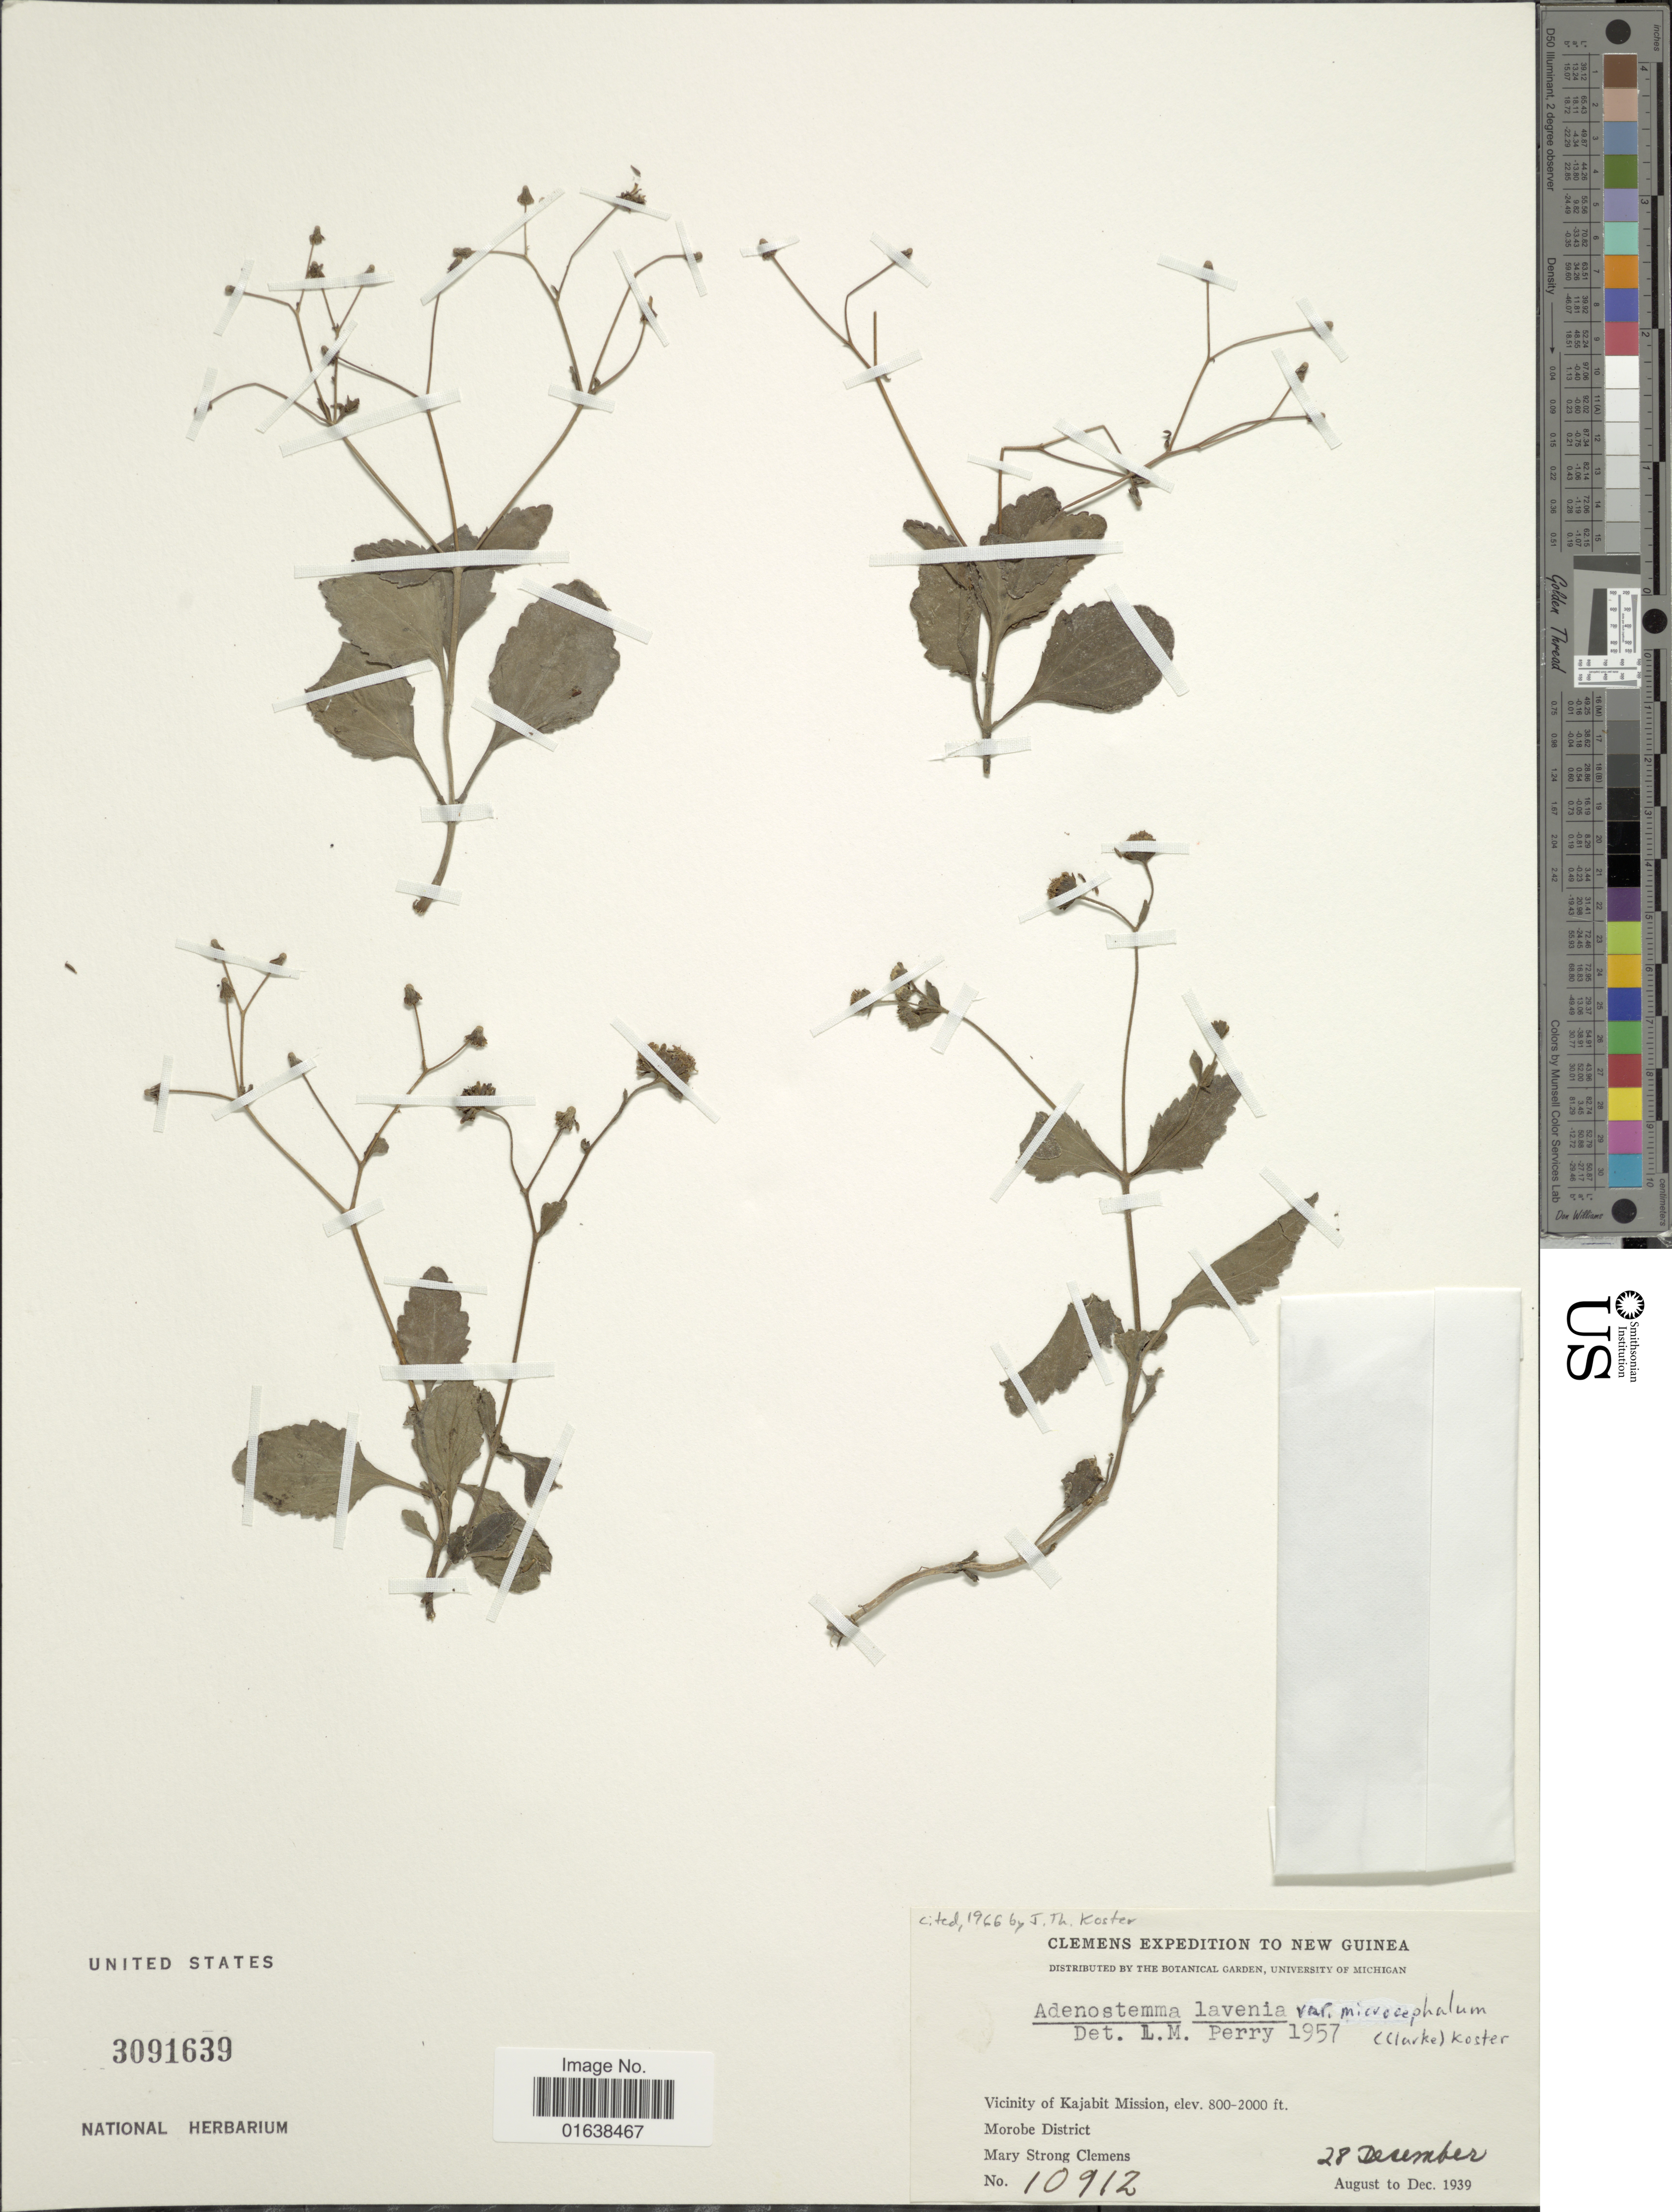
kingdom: Plantae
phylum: Tracheophyta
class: Magnoliopsida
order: Asterales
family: Asteraceae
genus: Adenostemma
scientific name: Adenostemma lanceolatum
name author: Miq.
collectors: M. S. Clemens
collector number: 10912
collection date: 1939-12-28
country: Papua New Guinea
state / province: Morobe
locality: New Guinea. Vicinity of Kajabit Mission. Morobe District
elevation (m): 244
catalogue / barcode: US 3091639